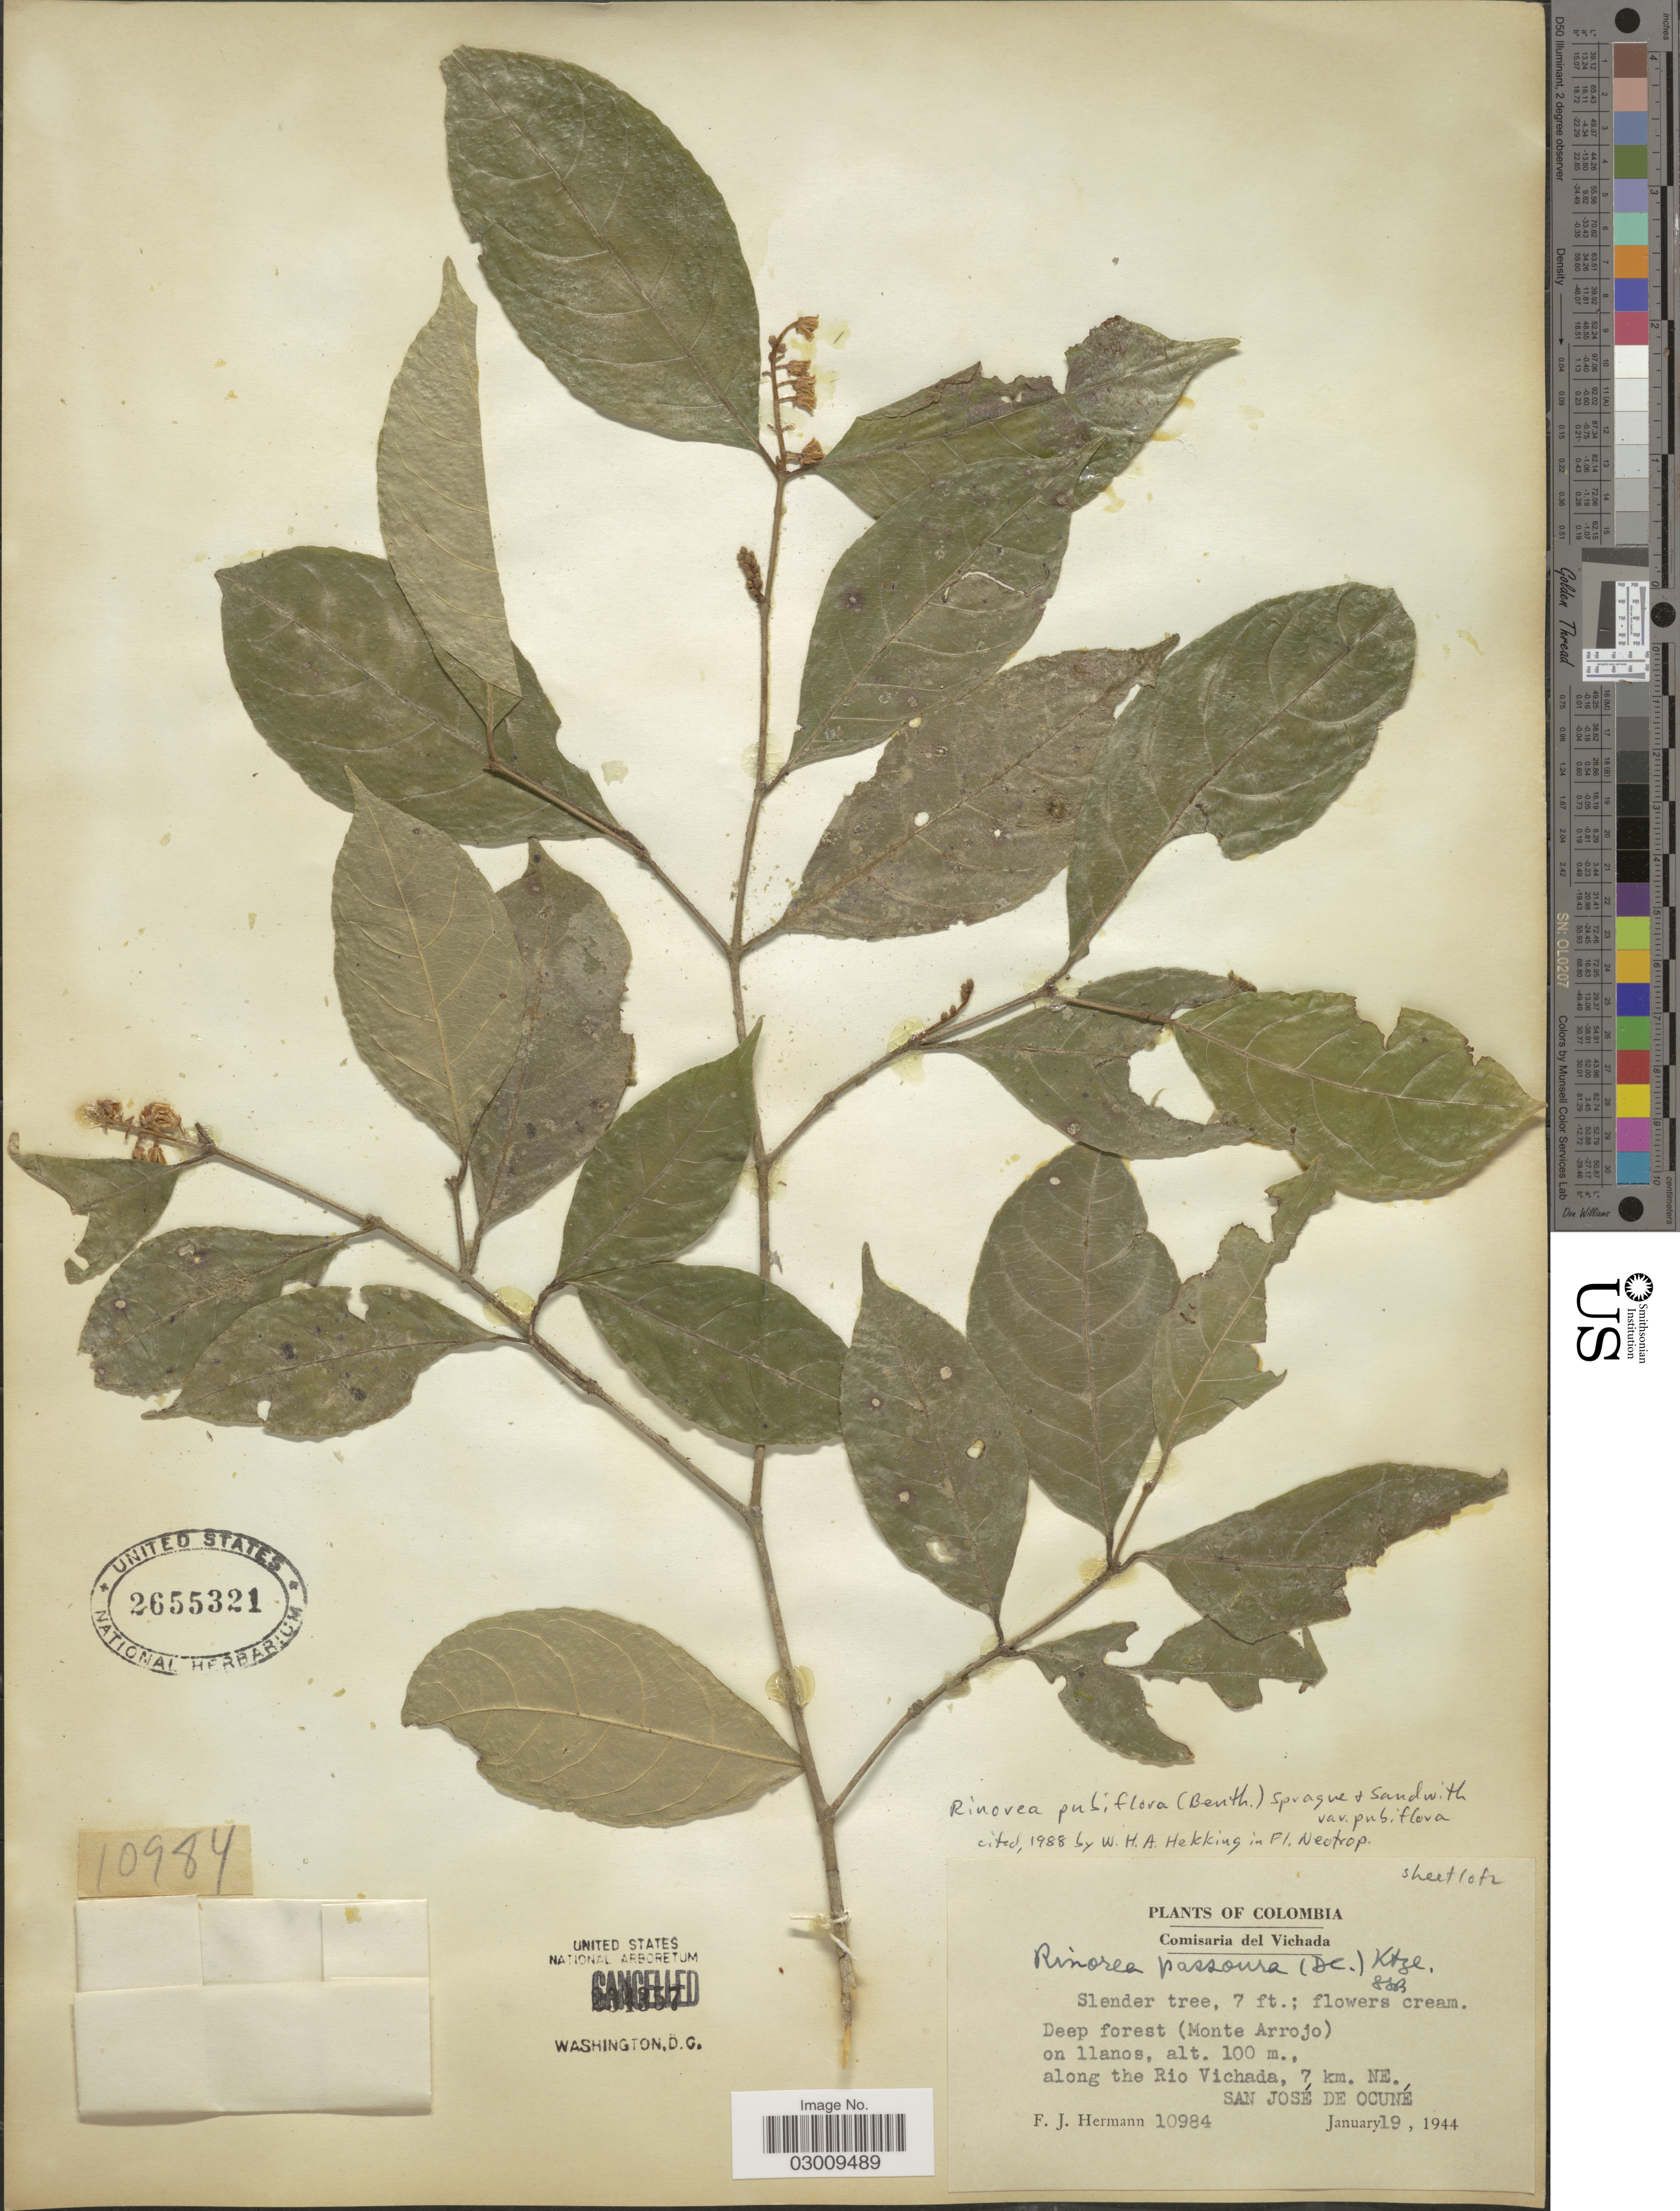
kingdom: Plantae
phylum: Tracheophyta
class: Magnoliopsida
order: Malpighiales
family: Violaceae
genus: Rinorea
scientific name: Rinorea pubiflora var. pubiflora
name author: (Benth.) Sprague & Sandwith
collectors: F. J. Hermann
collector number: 10984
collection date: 1944-01-19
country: Colombia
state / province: Vichada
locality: Comisaria del Vichada. Deep forest (Monte Arrojo) on llanos, along the Rio Vichada, 7 km. NE. San José de Ocuné.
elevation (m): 100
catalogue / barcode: US 2655321